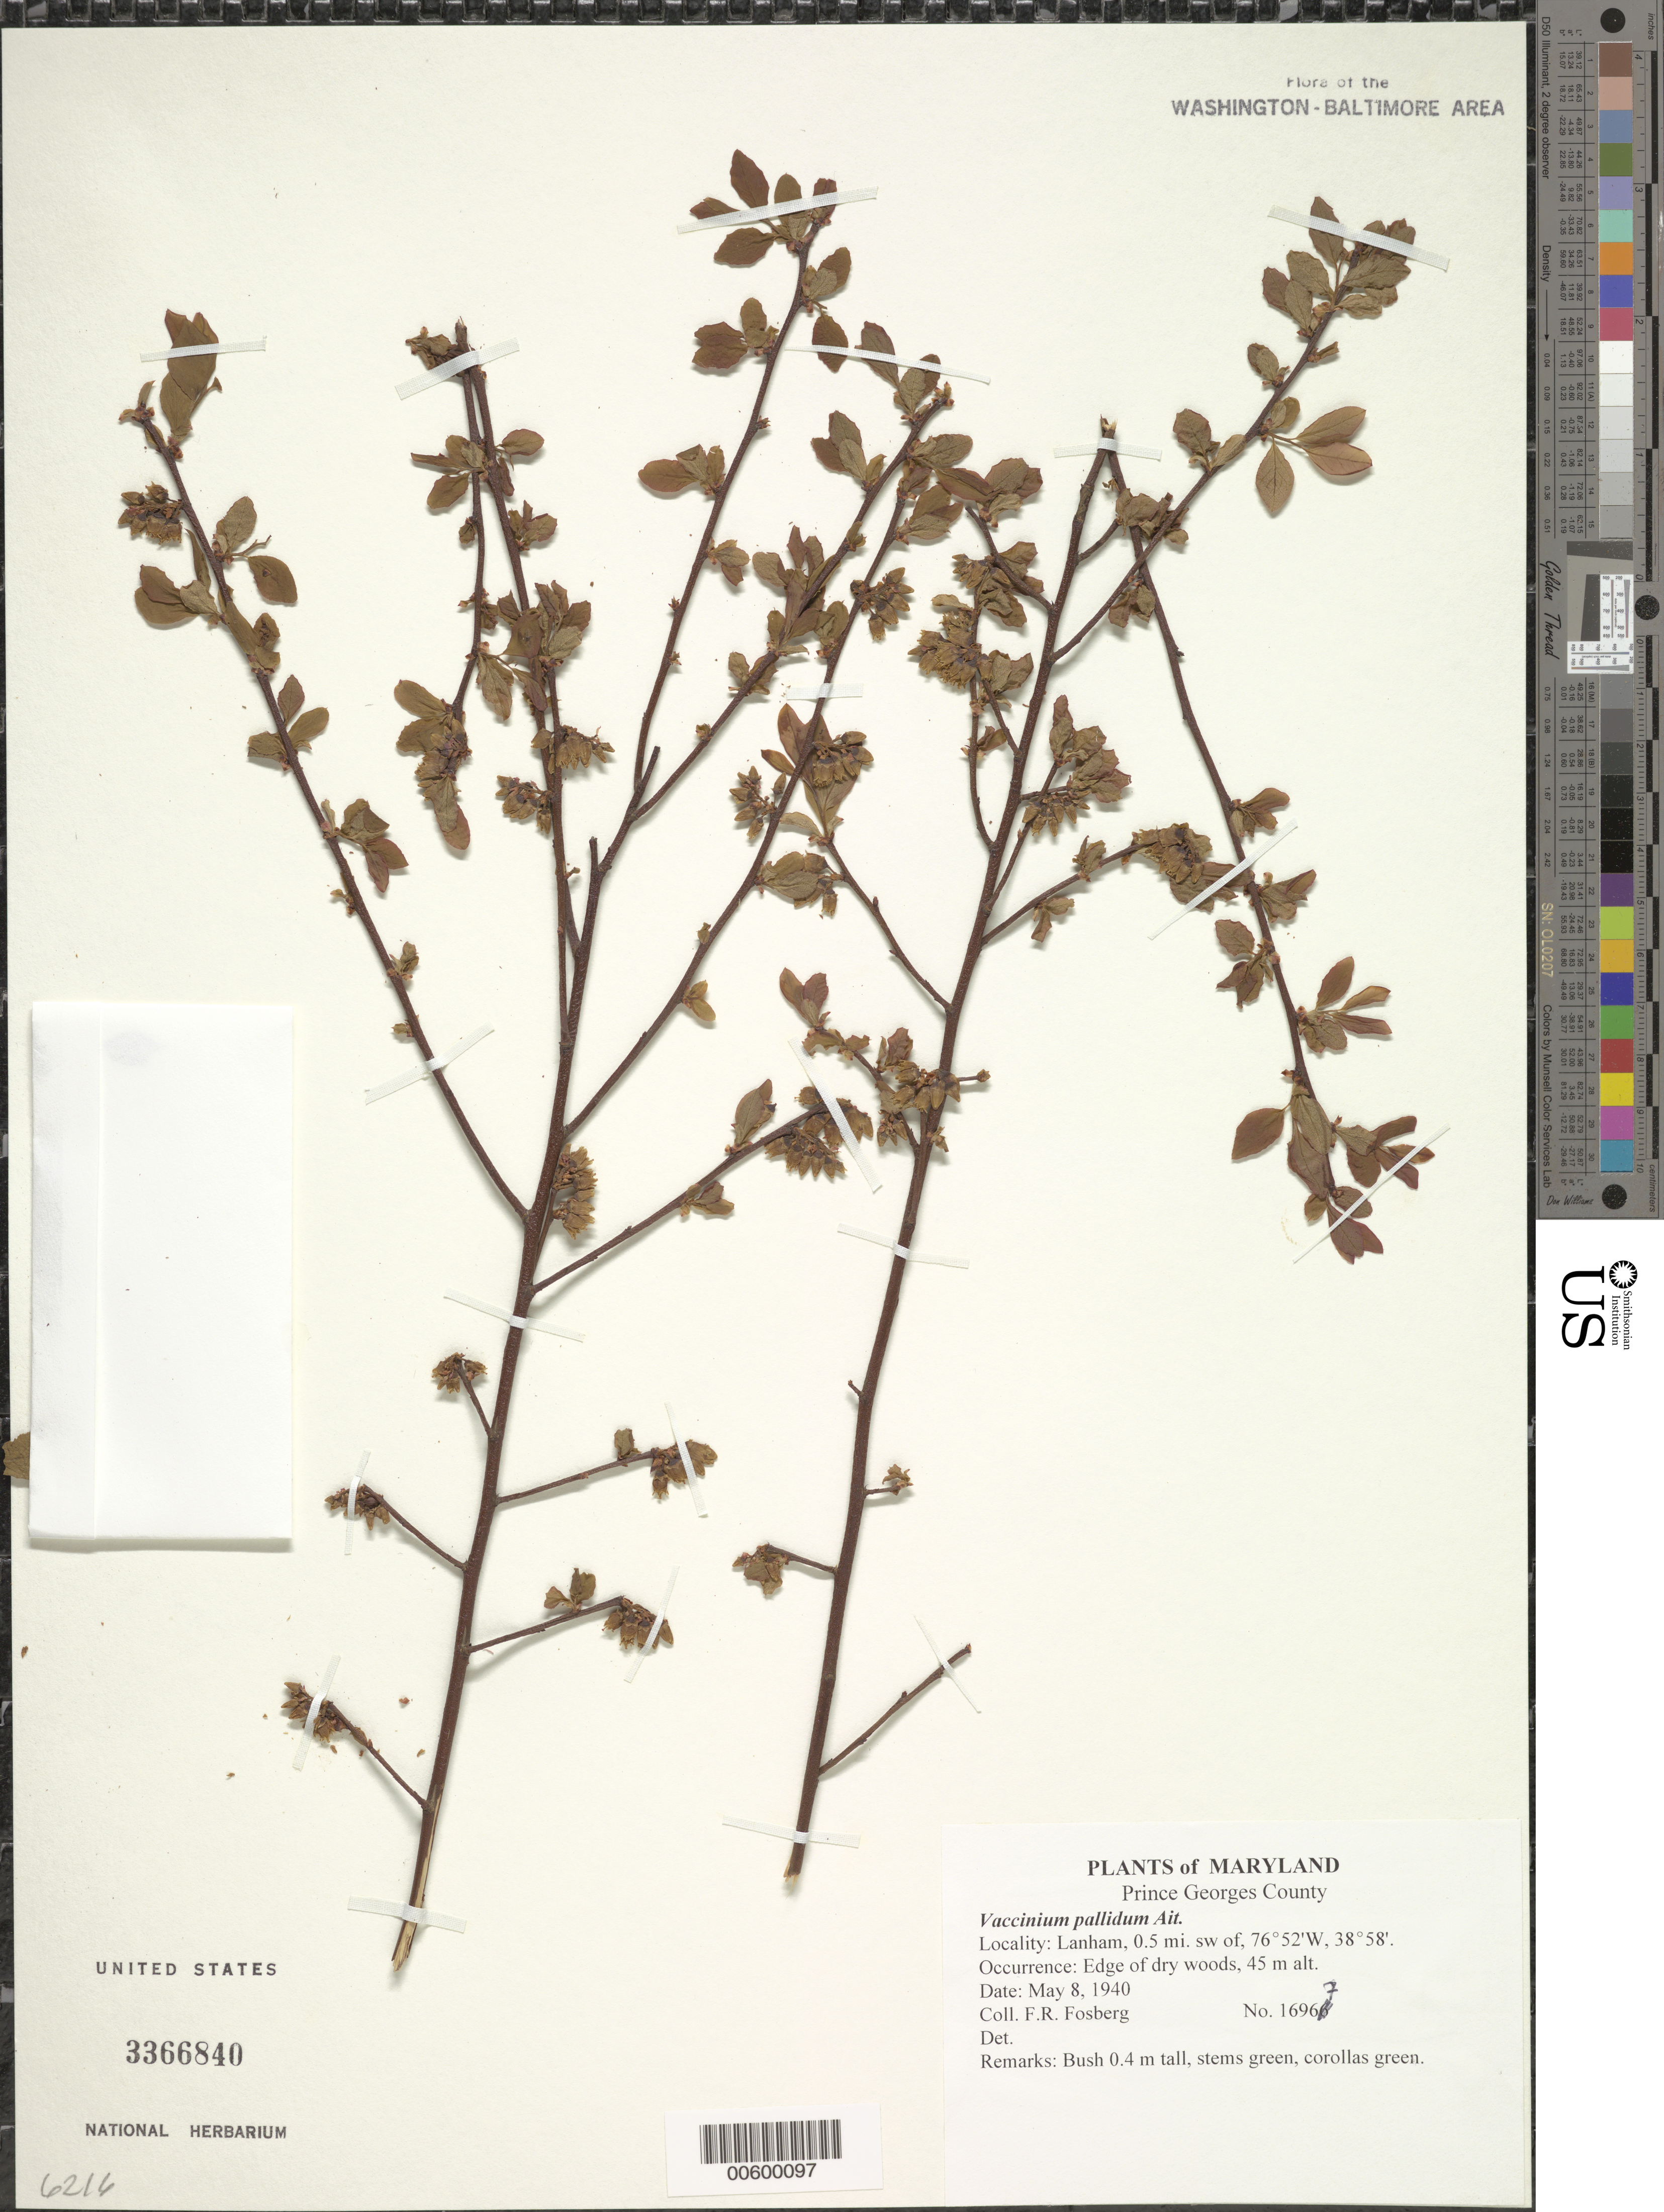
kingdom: Plantae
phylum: Tracheophyta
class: Magnoliopsida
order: Ericales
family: Ericaceae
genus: Vaccinium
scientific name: Vaccinium pallidum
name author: Aiton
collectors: F. R. Fosberg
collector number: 16967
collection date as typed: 08 May 1940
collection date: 1940-05-08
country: United States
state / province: Maryland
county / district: Prince George's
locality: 0.5 mi. SW of Lanham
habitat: Edge of dry woods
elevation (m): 45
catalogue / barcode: US 3366840